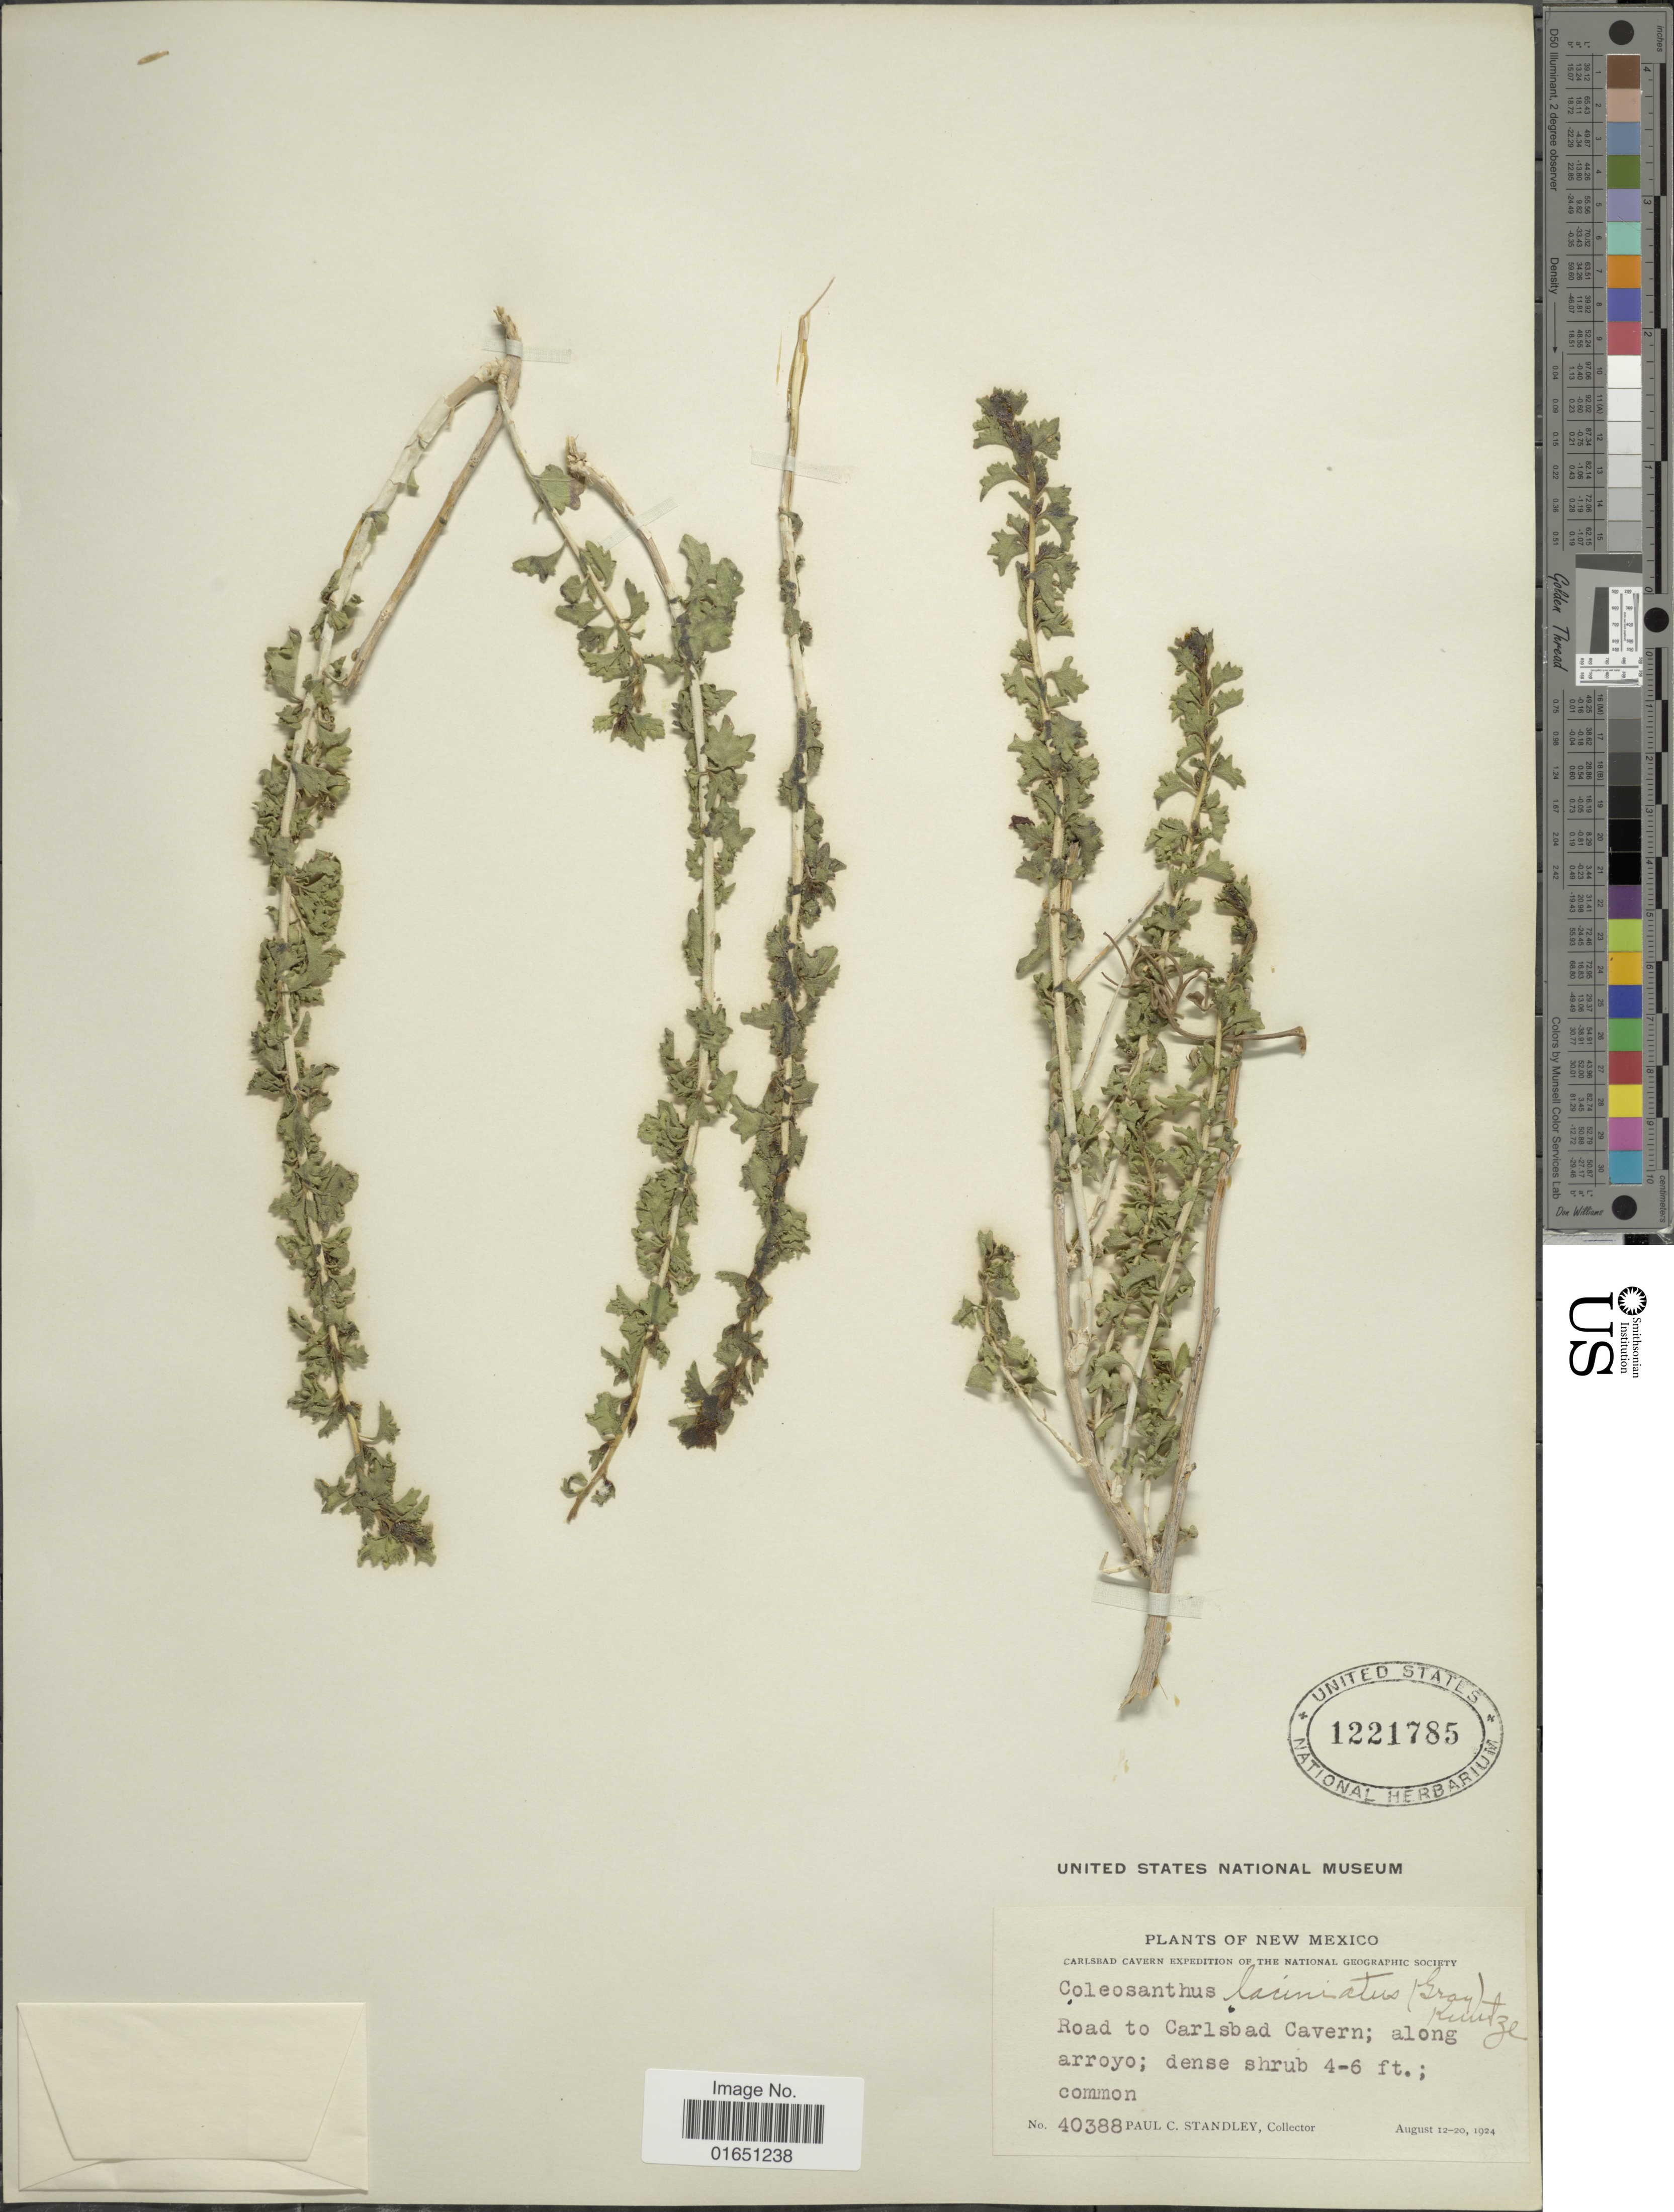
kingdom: Plantae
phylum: Tracheophyta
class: Magnoliopsida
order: Asterales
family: Asteraceae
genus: Brickellia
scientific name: Brickellia laciniata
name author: A. Gray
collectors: P. C. Standley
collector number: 40388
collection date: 1924-08-12/1924-08-20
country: United States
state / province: New Mexico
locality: Road to Carlsbad Cavern; along arroyo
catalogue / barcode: US 1221785